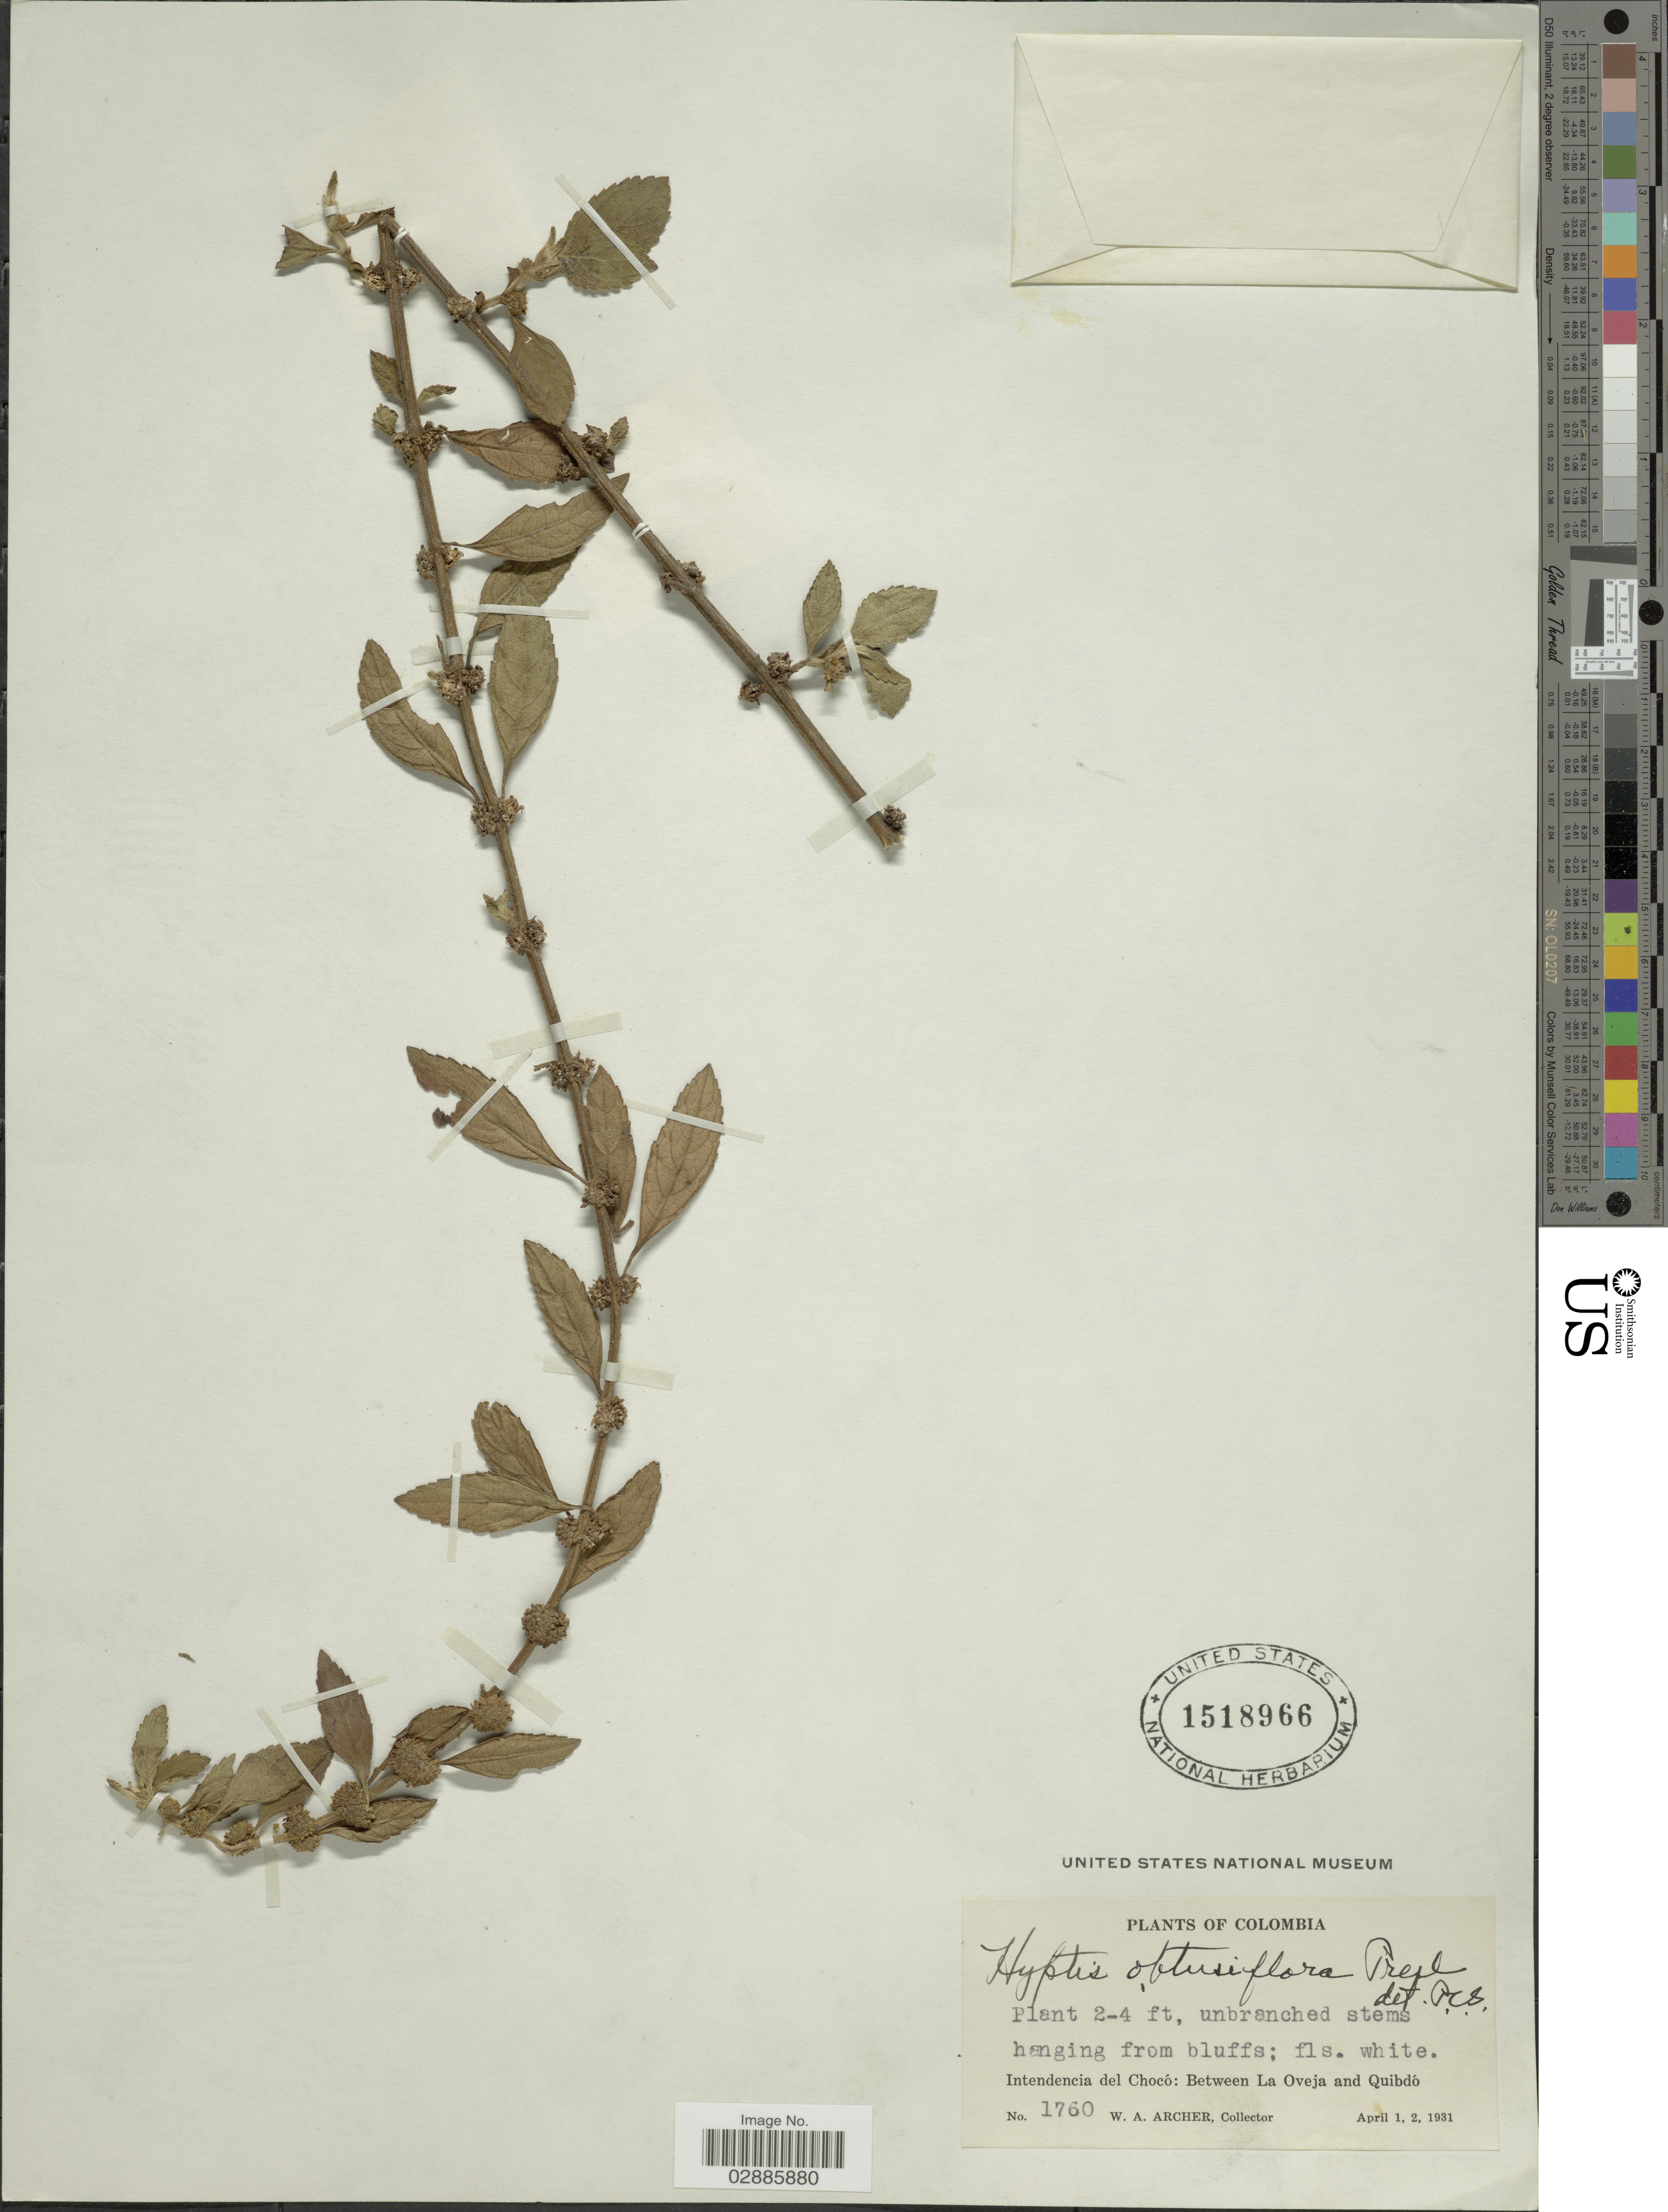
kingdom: Plantae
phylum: Tracheophyta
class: Magnoliopsida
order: Lamiales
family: Lamiaceae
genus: Hyptis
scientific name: Hyptis obtusiflora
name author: C. Presl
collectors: W. Archer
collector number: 1760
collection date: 1931-04-01/1931-04-02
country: Colombia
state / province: Chocó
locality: Intendencia del Chocó: Between La Oveja and Quibdó.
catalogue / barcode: US 1518966